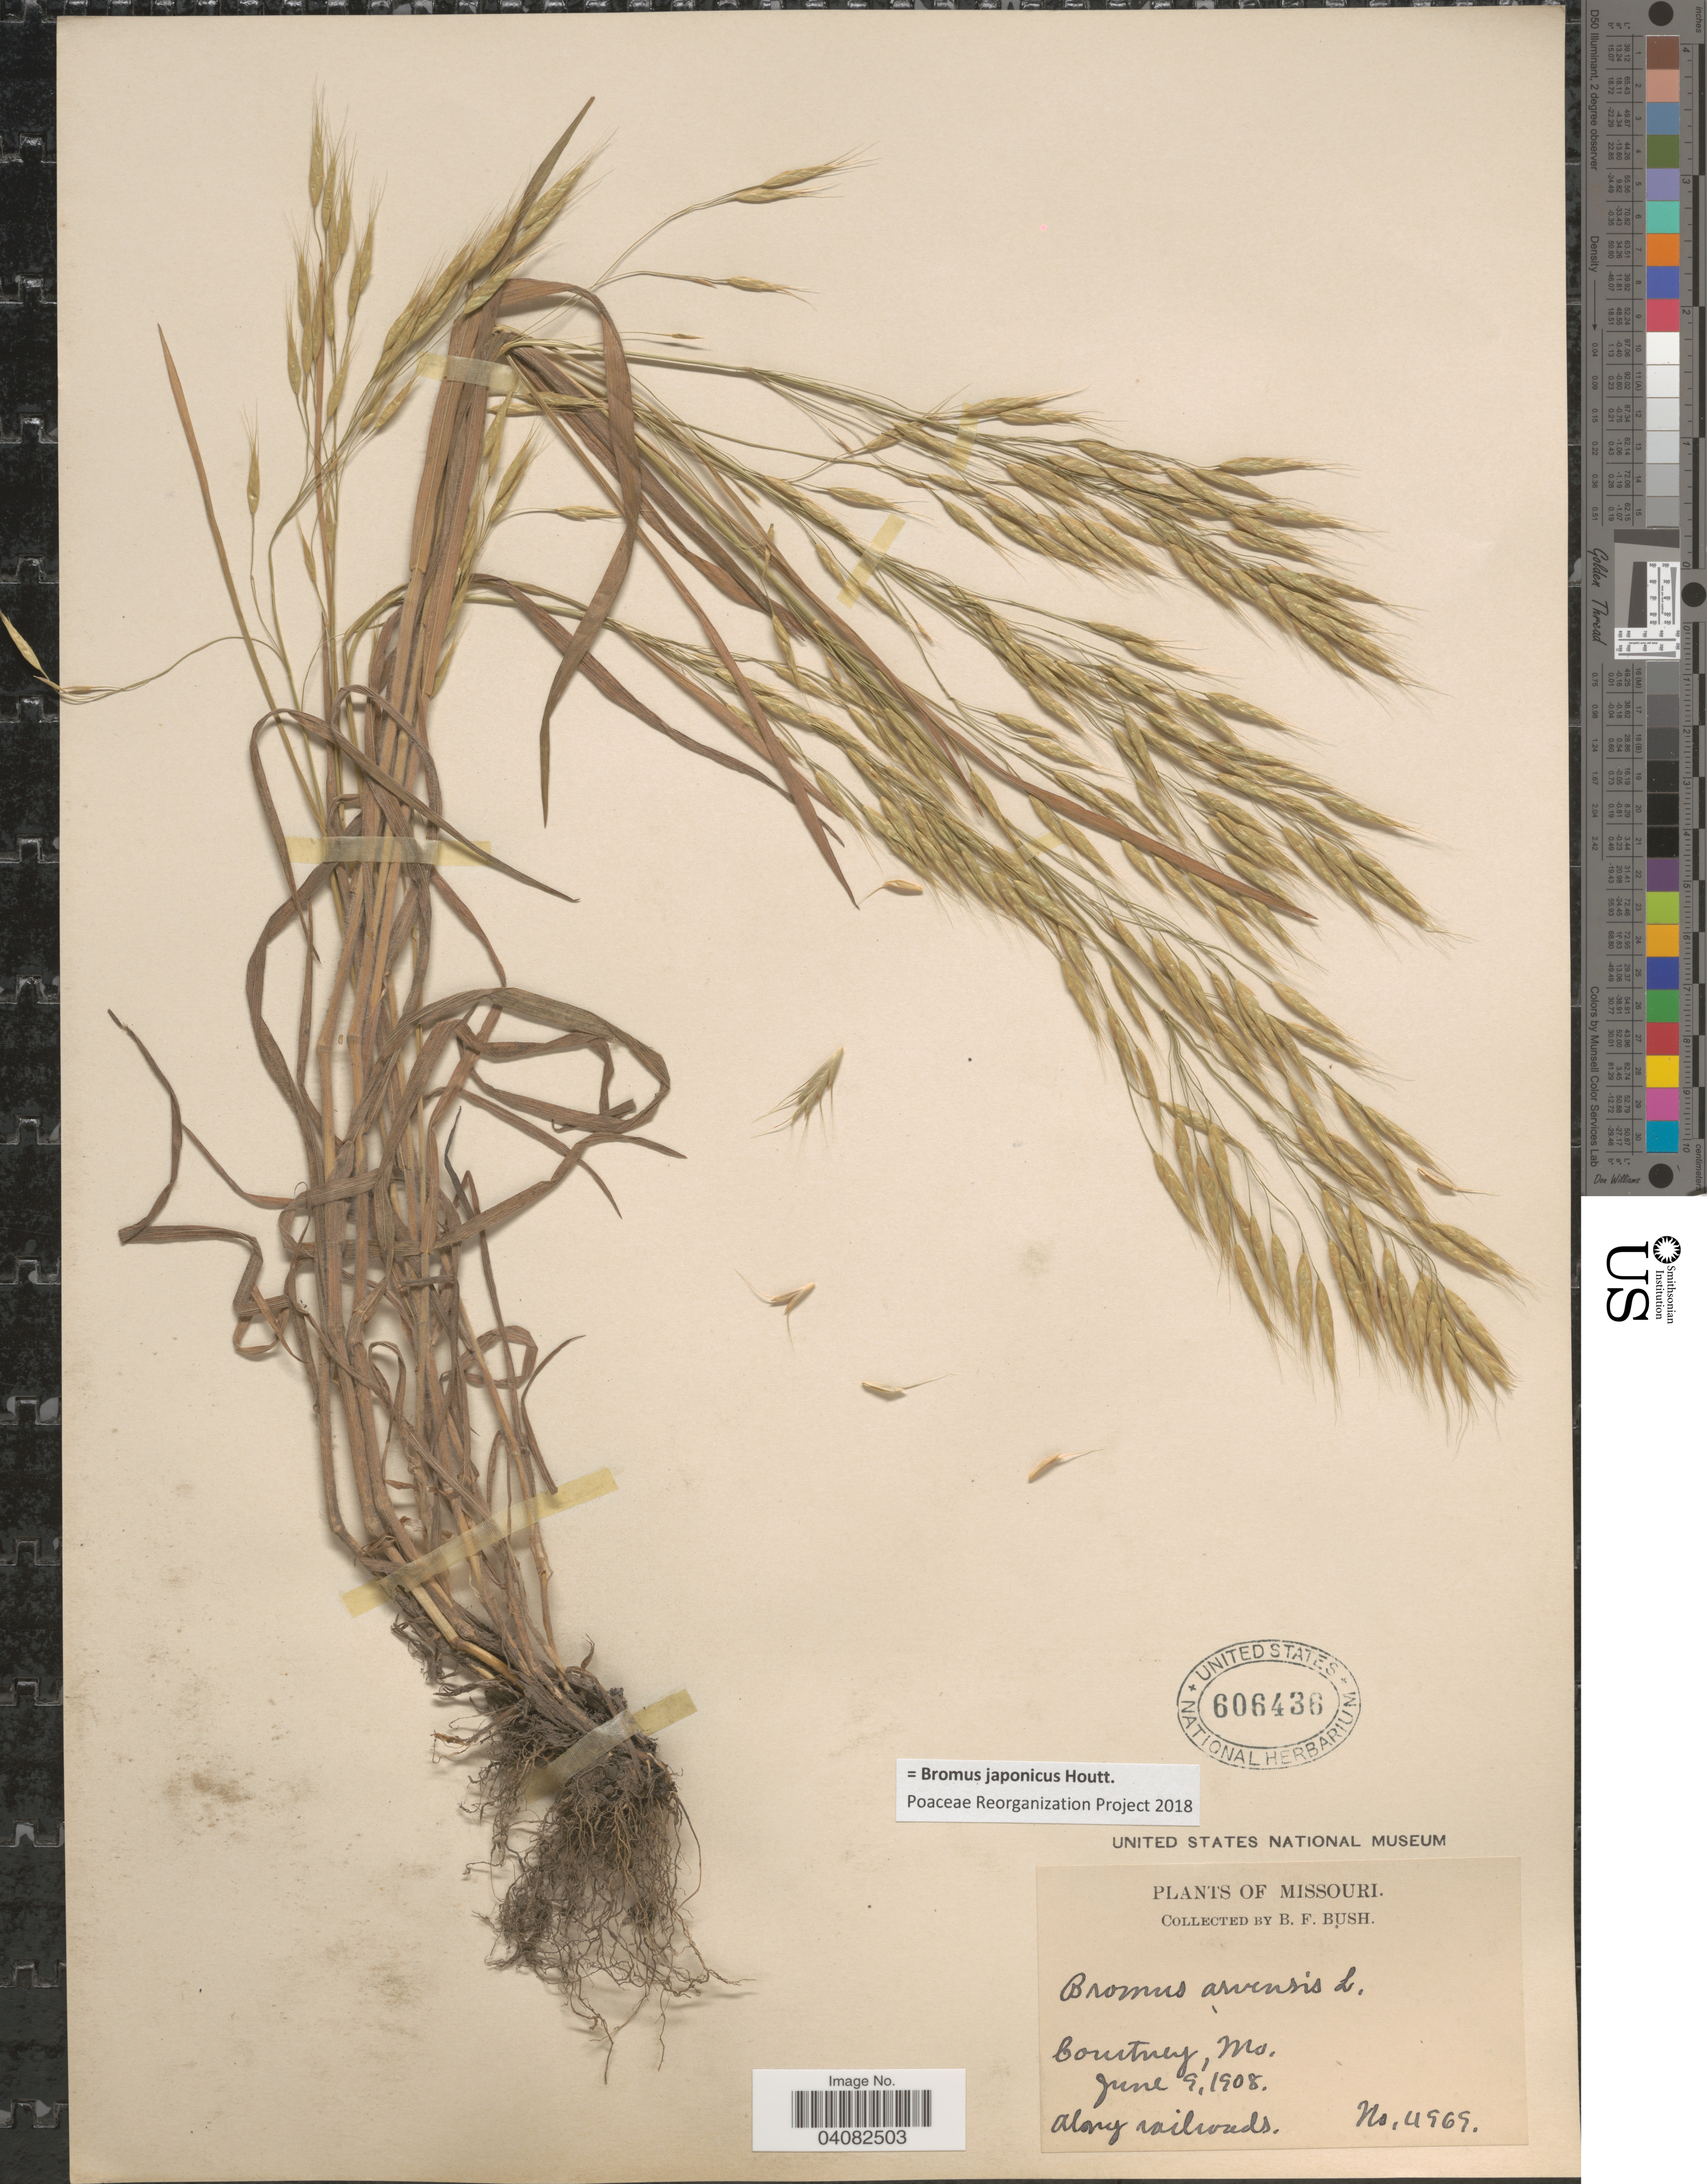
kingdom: Plantae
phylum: Tracheophyta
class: Liliopsida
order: Poales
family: Poaceae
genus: Bromus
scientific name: Bromus intermedius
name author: Gussone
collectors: B. F. Bush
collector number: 4969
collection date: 1908-06-09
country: United States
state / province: Missouri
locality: Courtney.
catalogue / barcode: US 606436